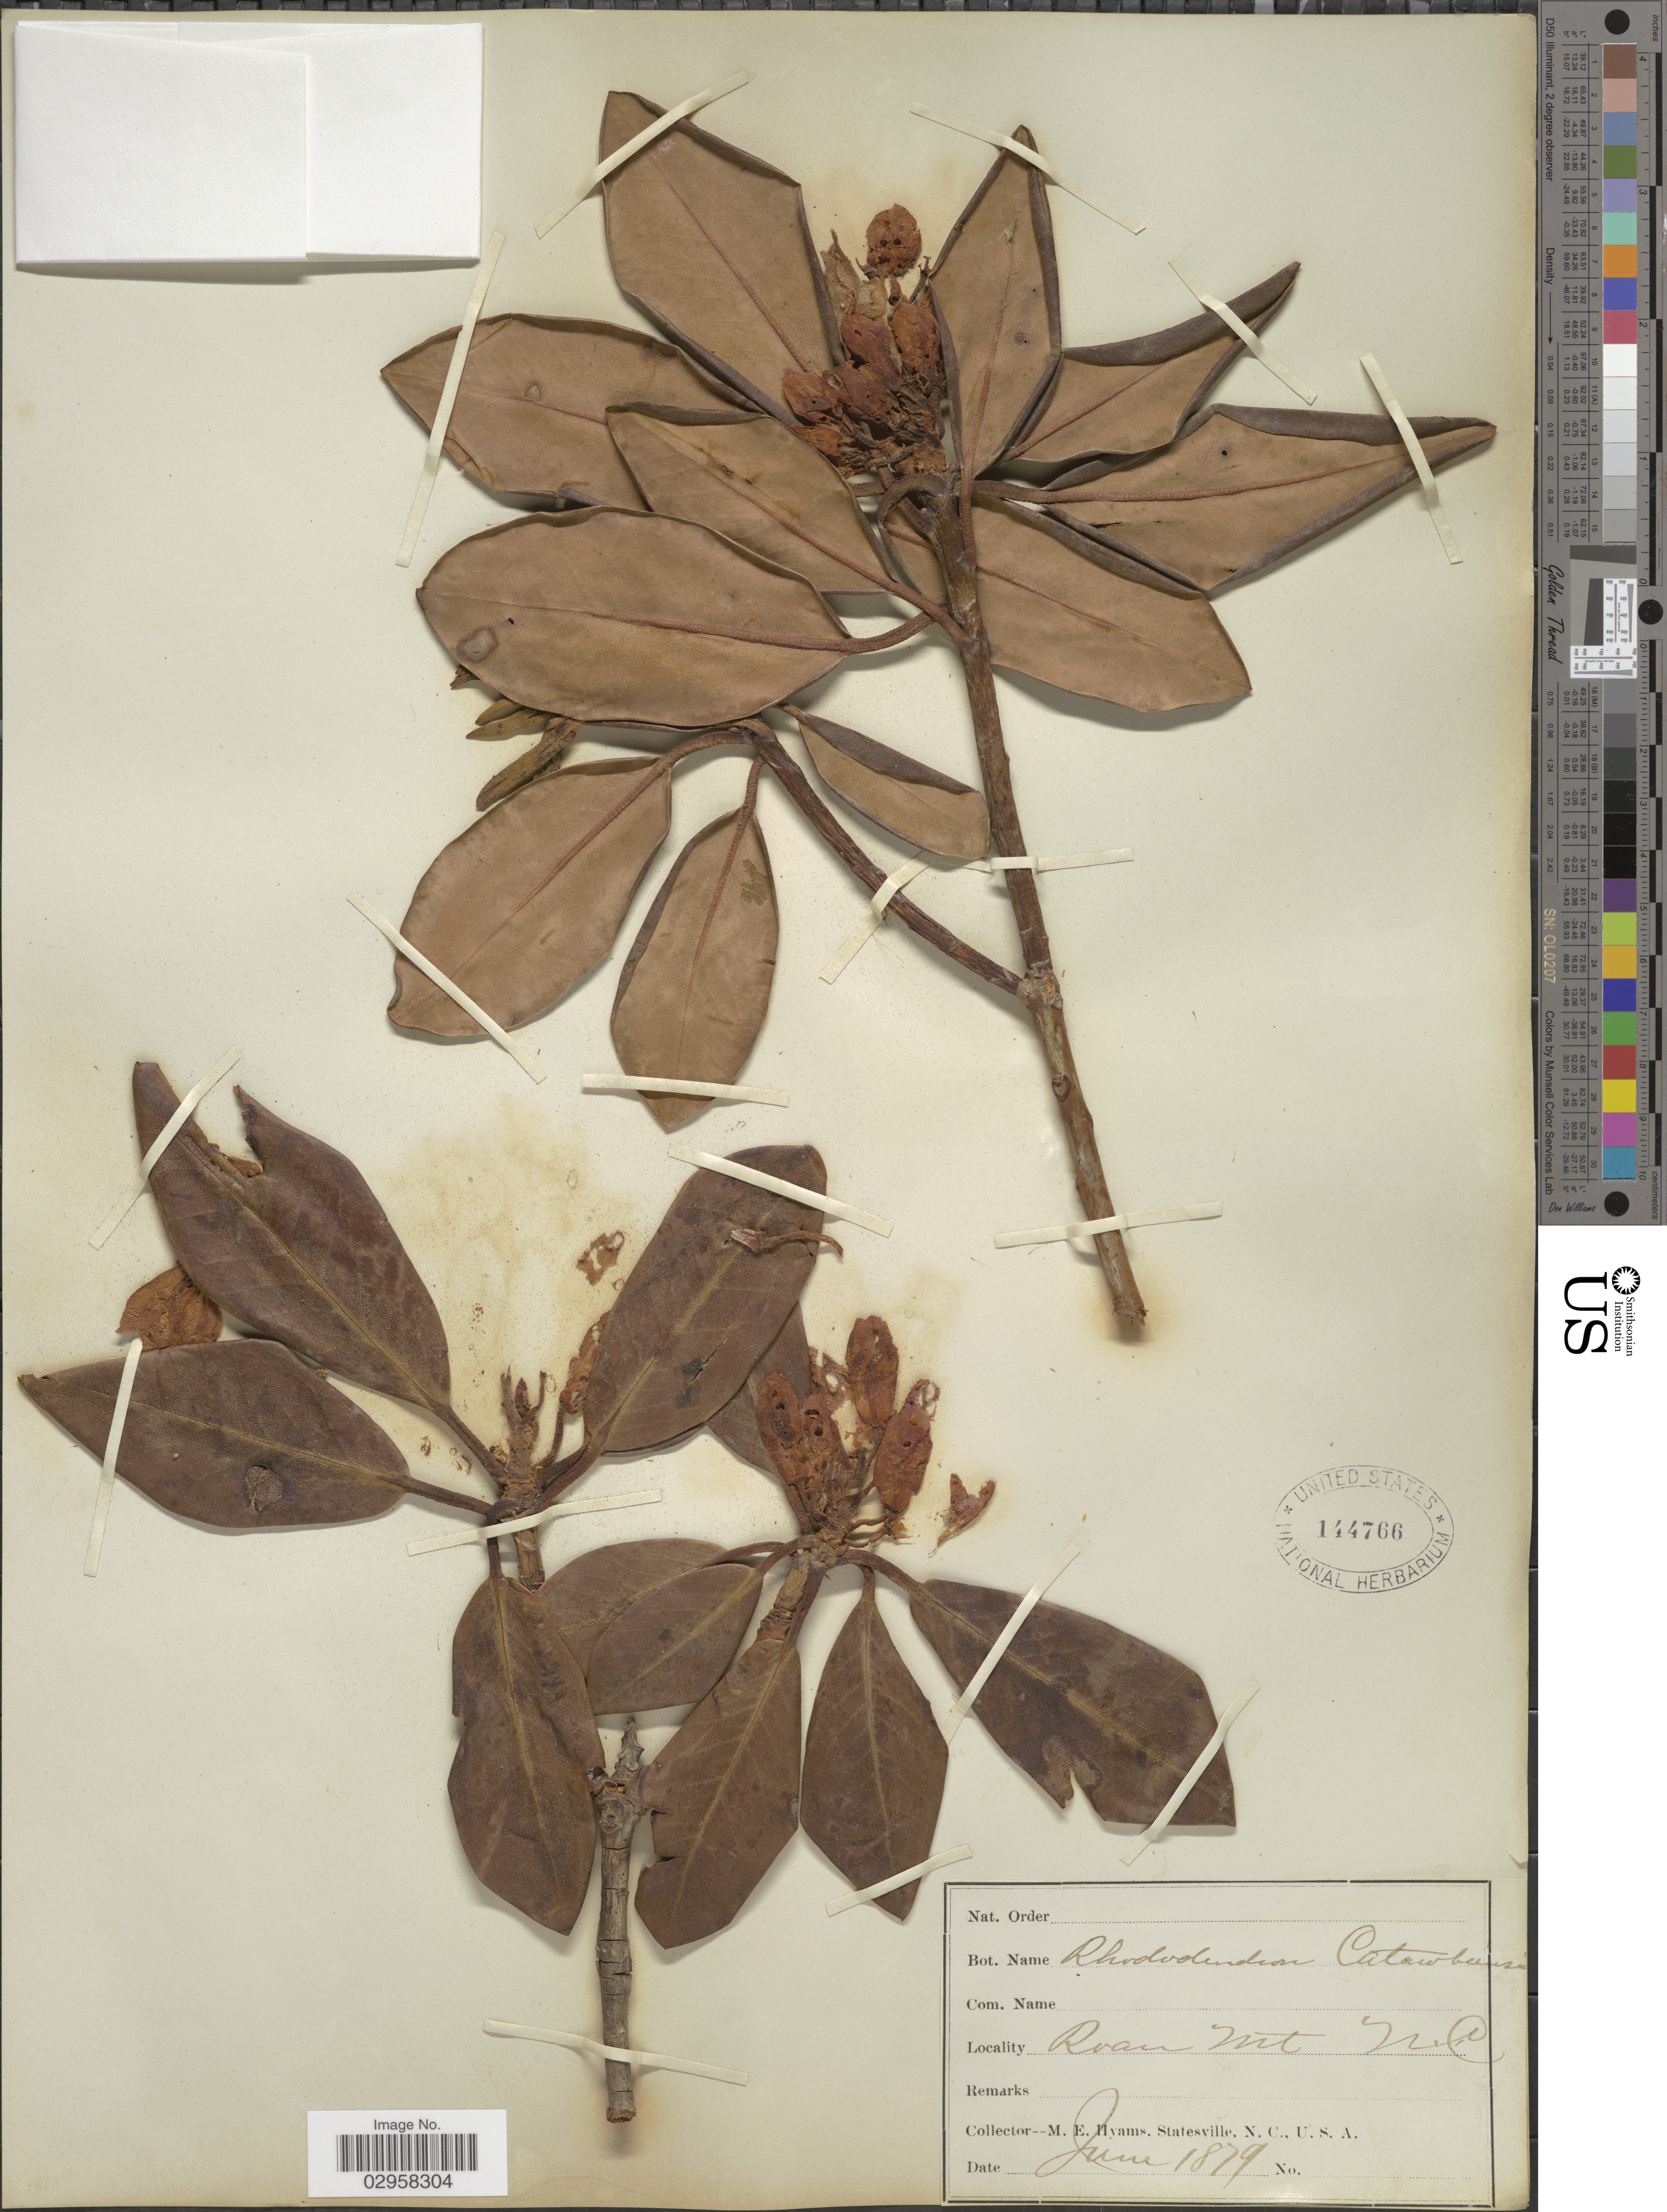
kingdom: Plantae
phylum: Tracheophyta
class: Magnoliopsida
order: Ericales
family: Ericaceae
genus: Rhododendron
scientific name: Rhododendron catawbiense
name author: Michx.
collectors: M. E. Hyams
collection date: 1879-06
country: United States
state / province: North Carolina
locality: Roan Mt. N. C.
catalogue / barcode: US 144766